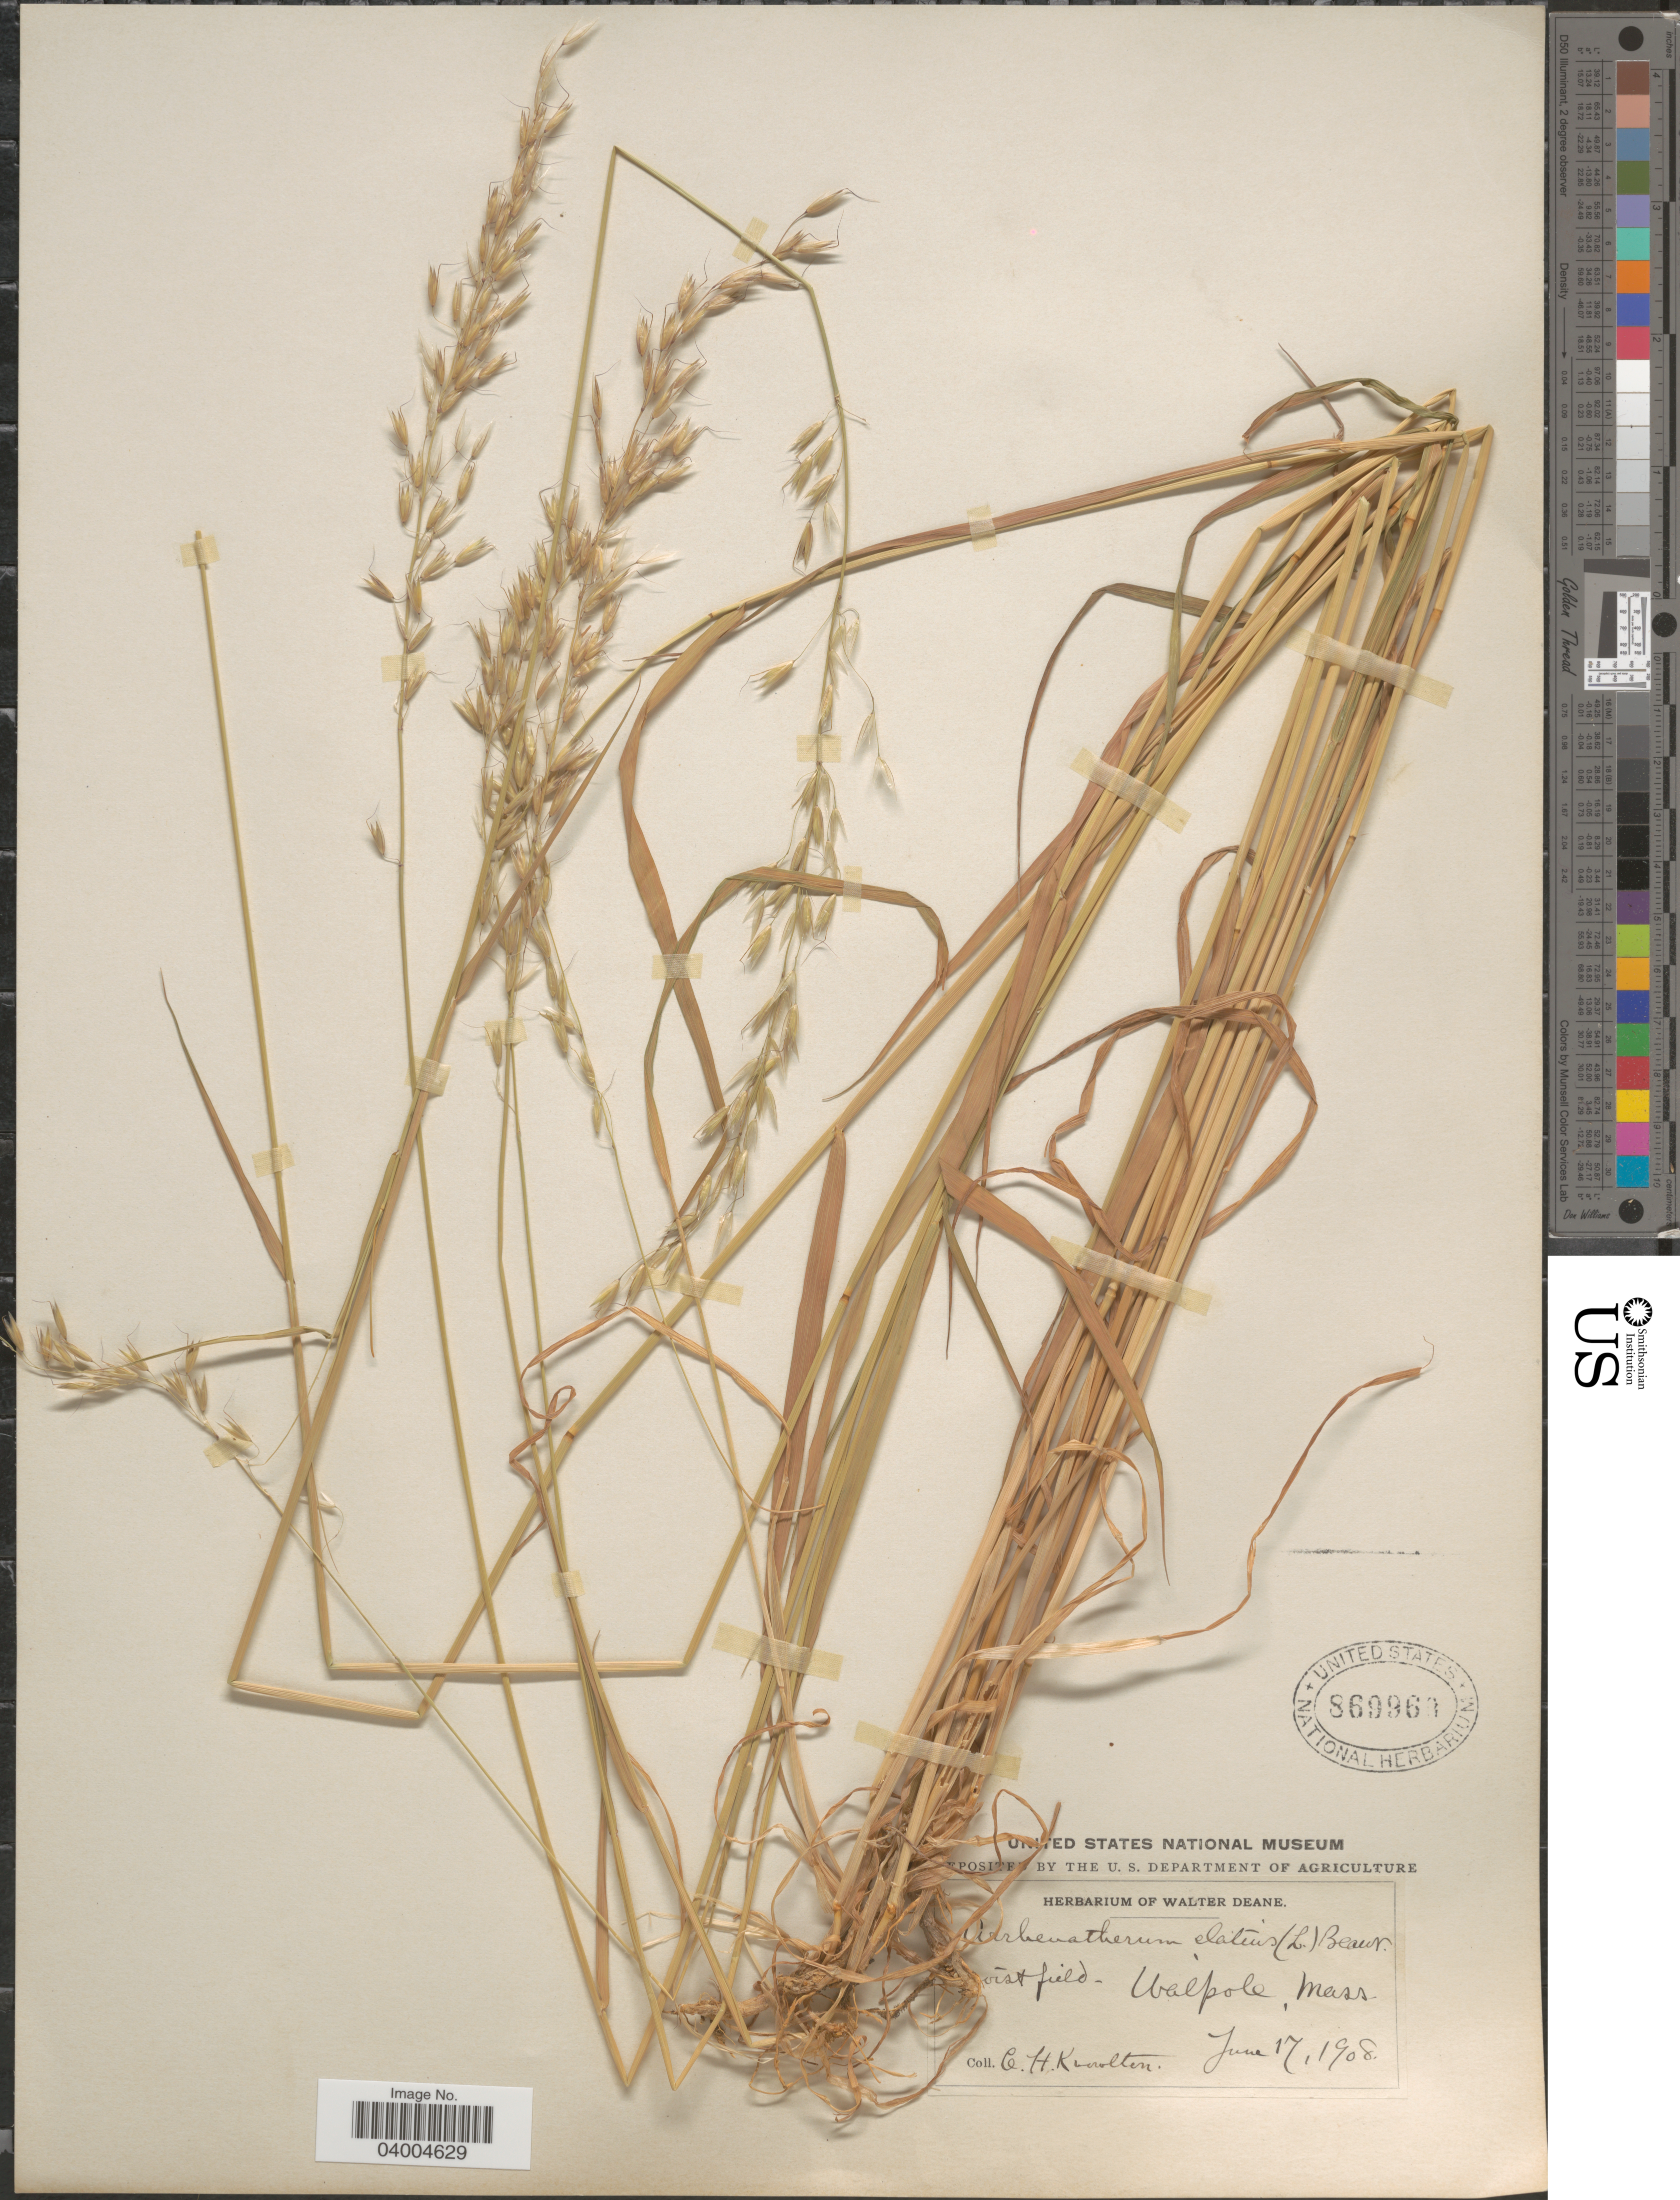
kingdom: Plantae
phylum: Tracheophyta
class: Liliopsida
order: Poales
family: Poaceae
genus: Arrhenatherum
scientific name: Arrhenatherum elatius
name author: (L.) J. Presl & C. Presl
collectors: C. H. Knowlton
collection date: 1908-06-17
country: United States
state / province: Massachusetts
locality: Walpole.